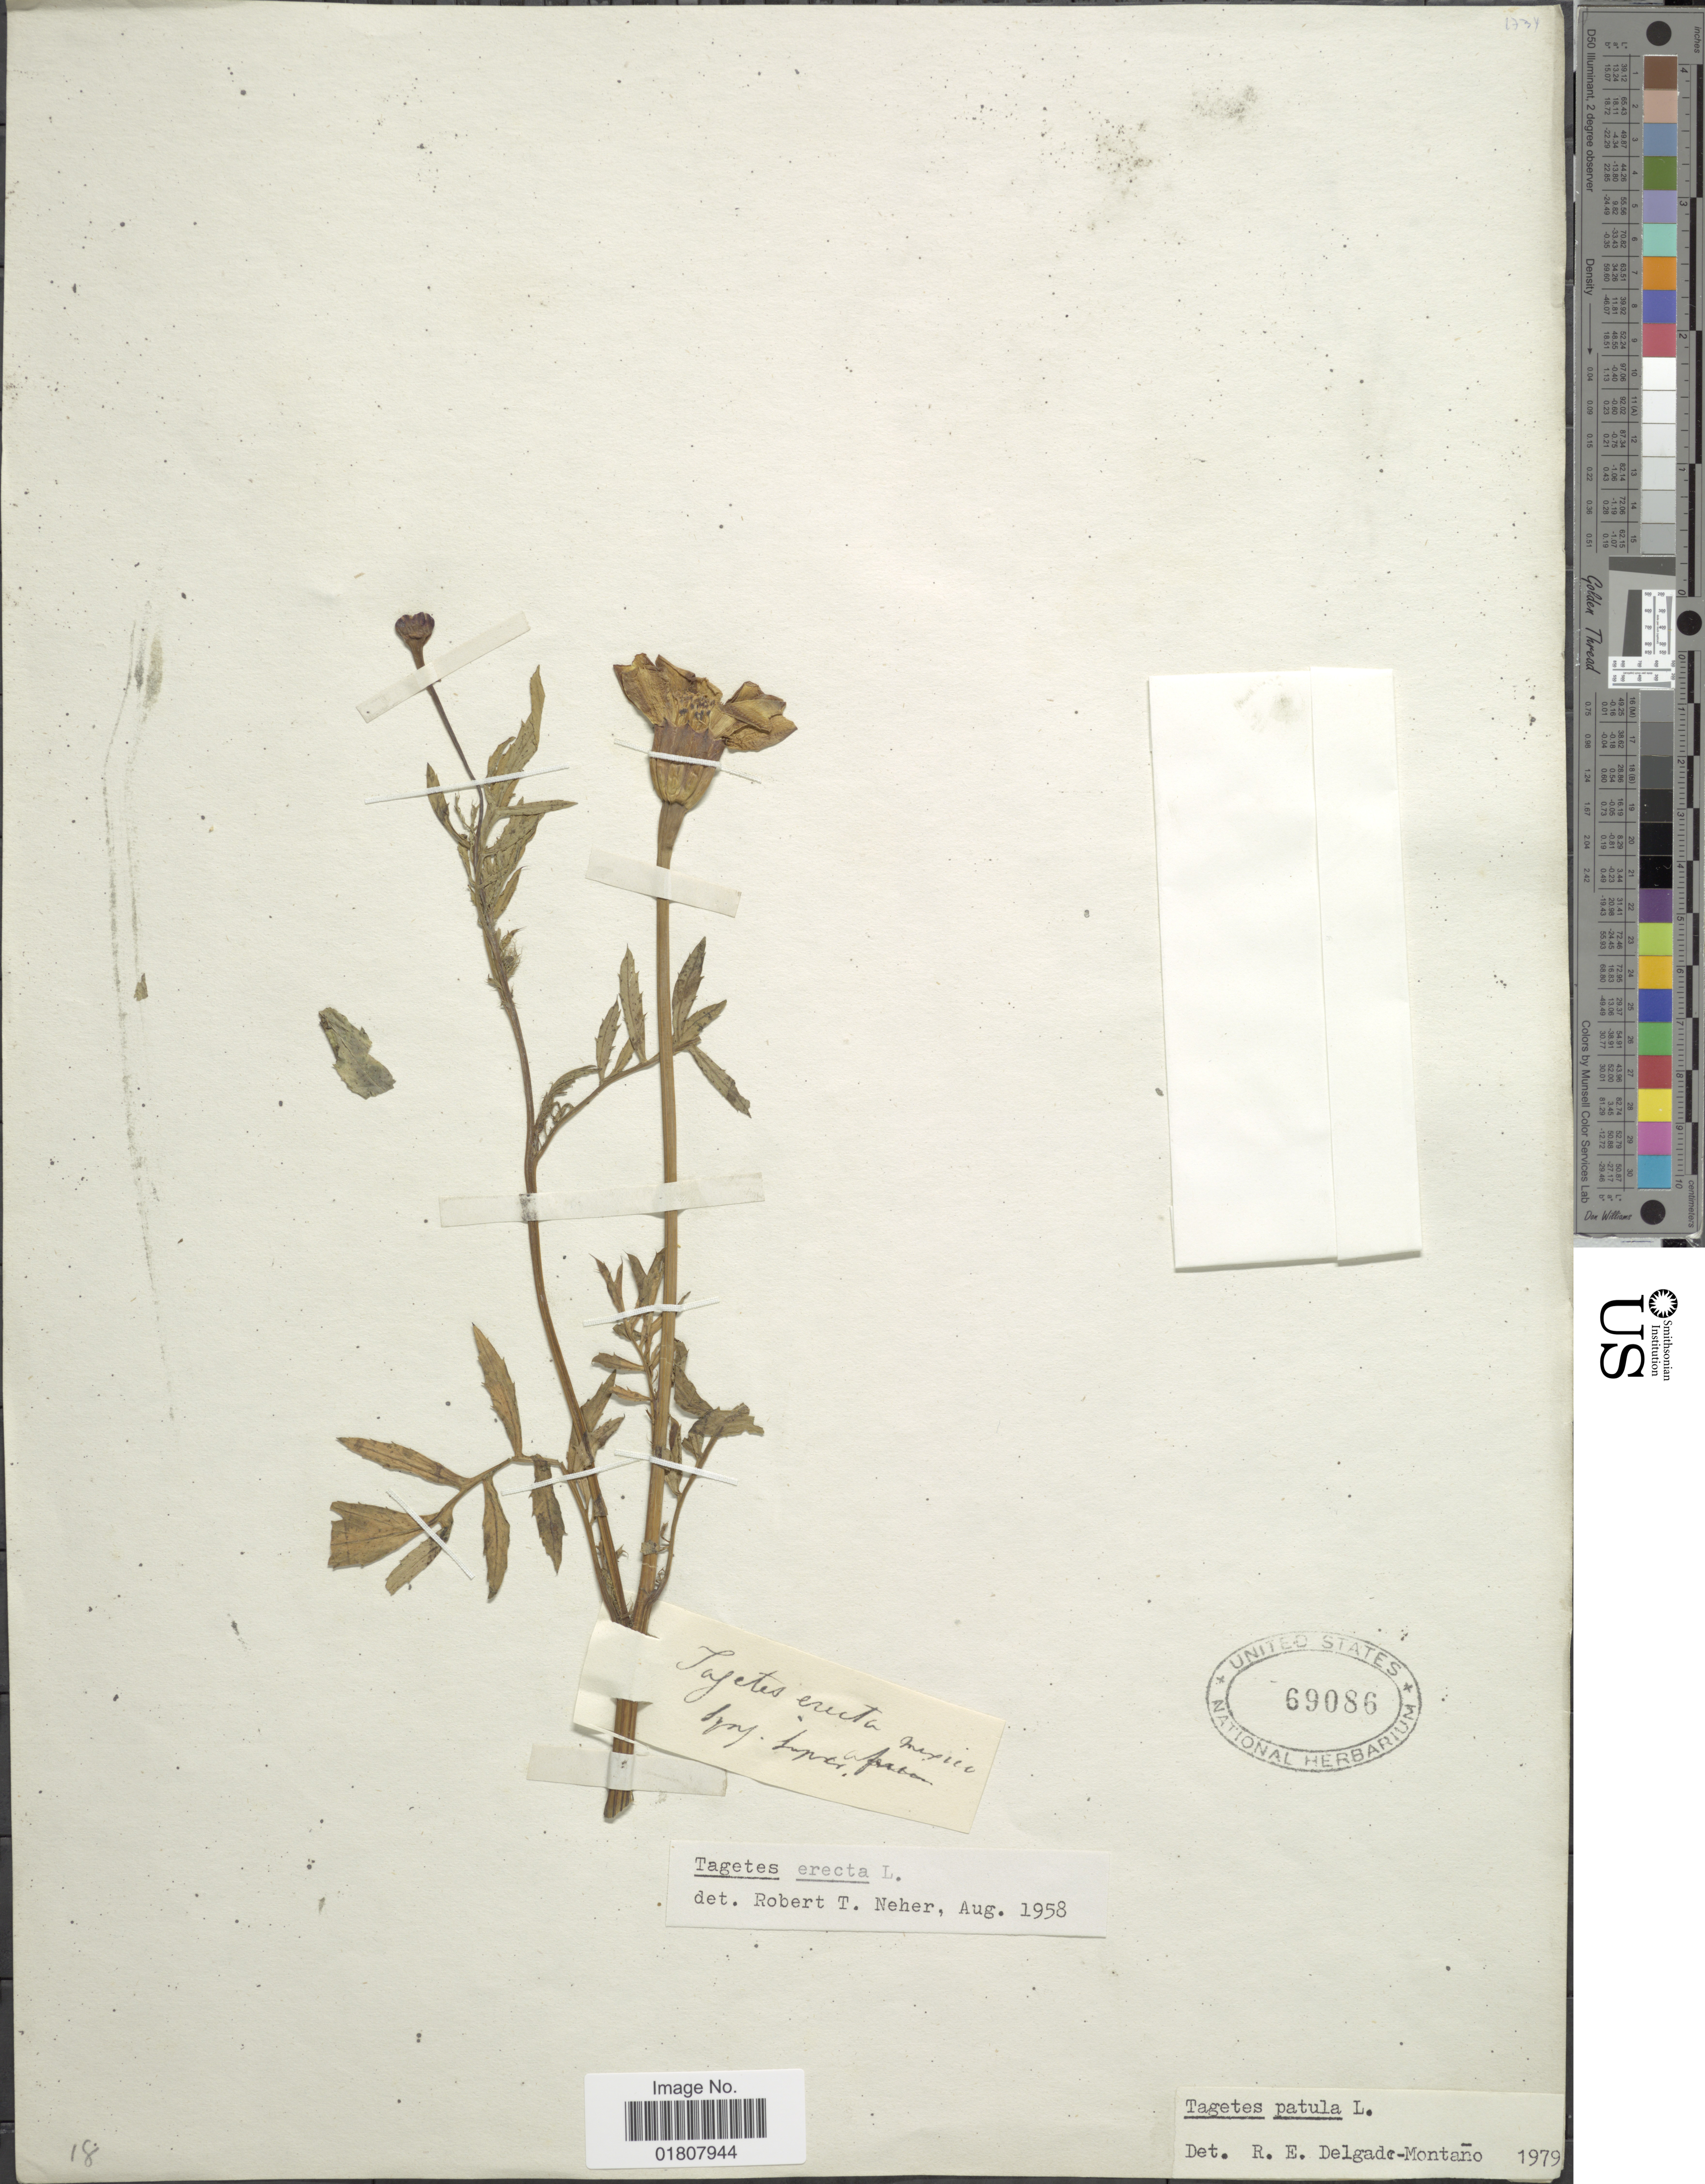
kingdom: Plantae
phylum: Tracheophyta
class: Magnoliopsida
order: Asterales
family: Asteraceae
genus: Tagetes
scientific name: Tagetes erecta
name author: L.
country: Mexico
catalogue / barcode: US 69086